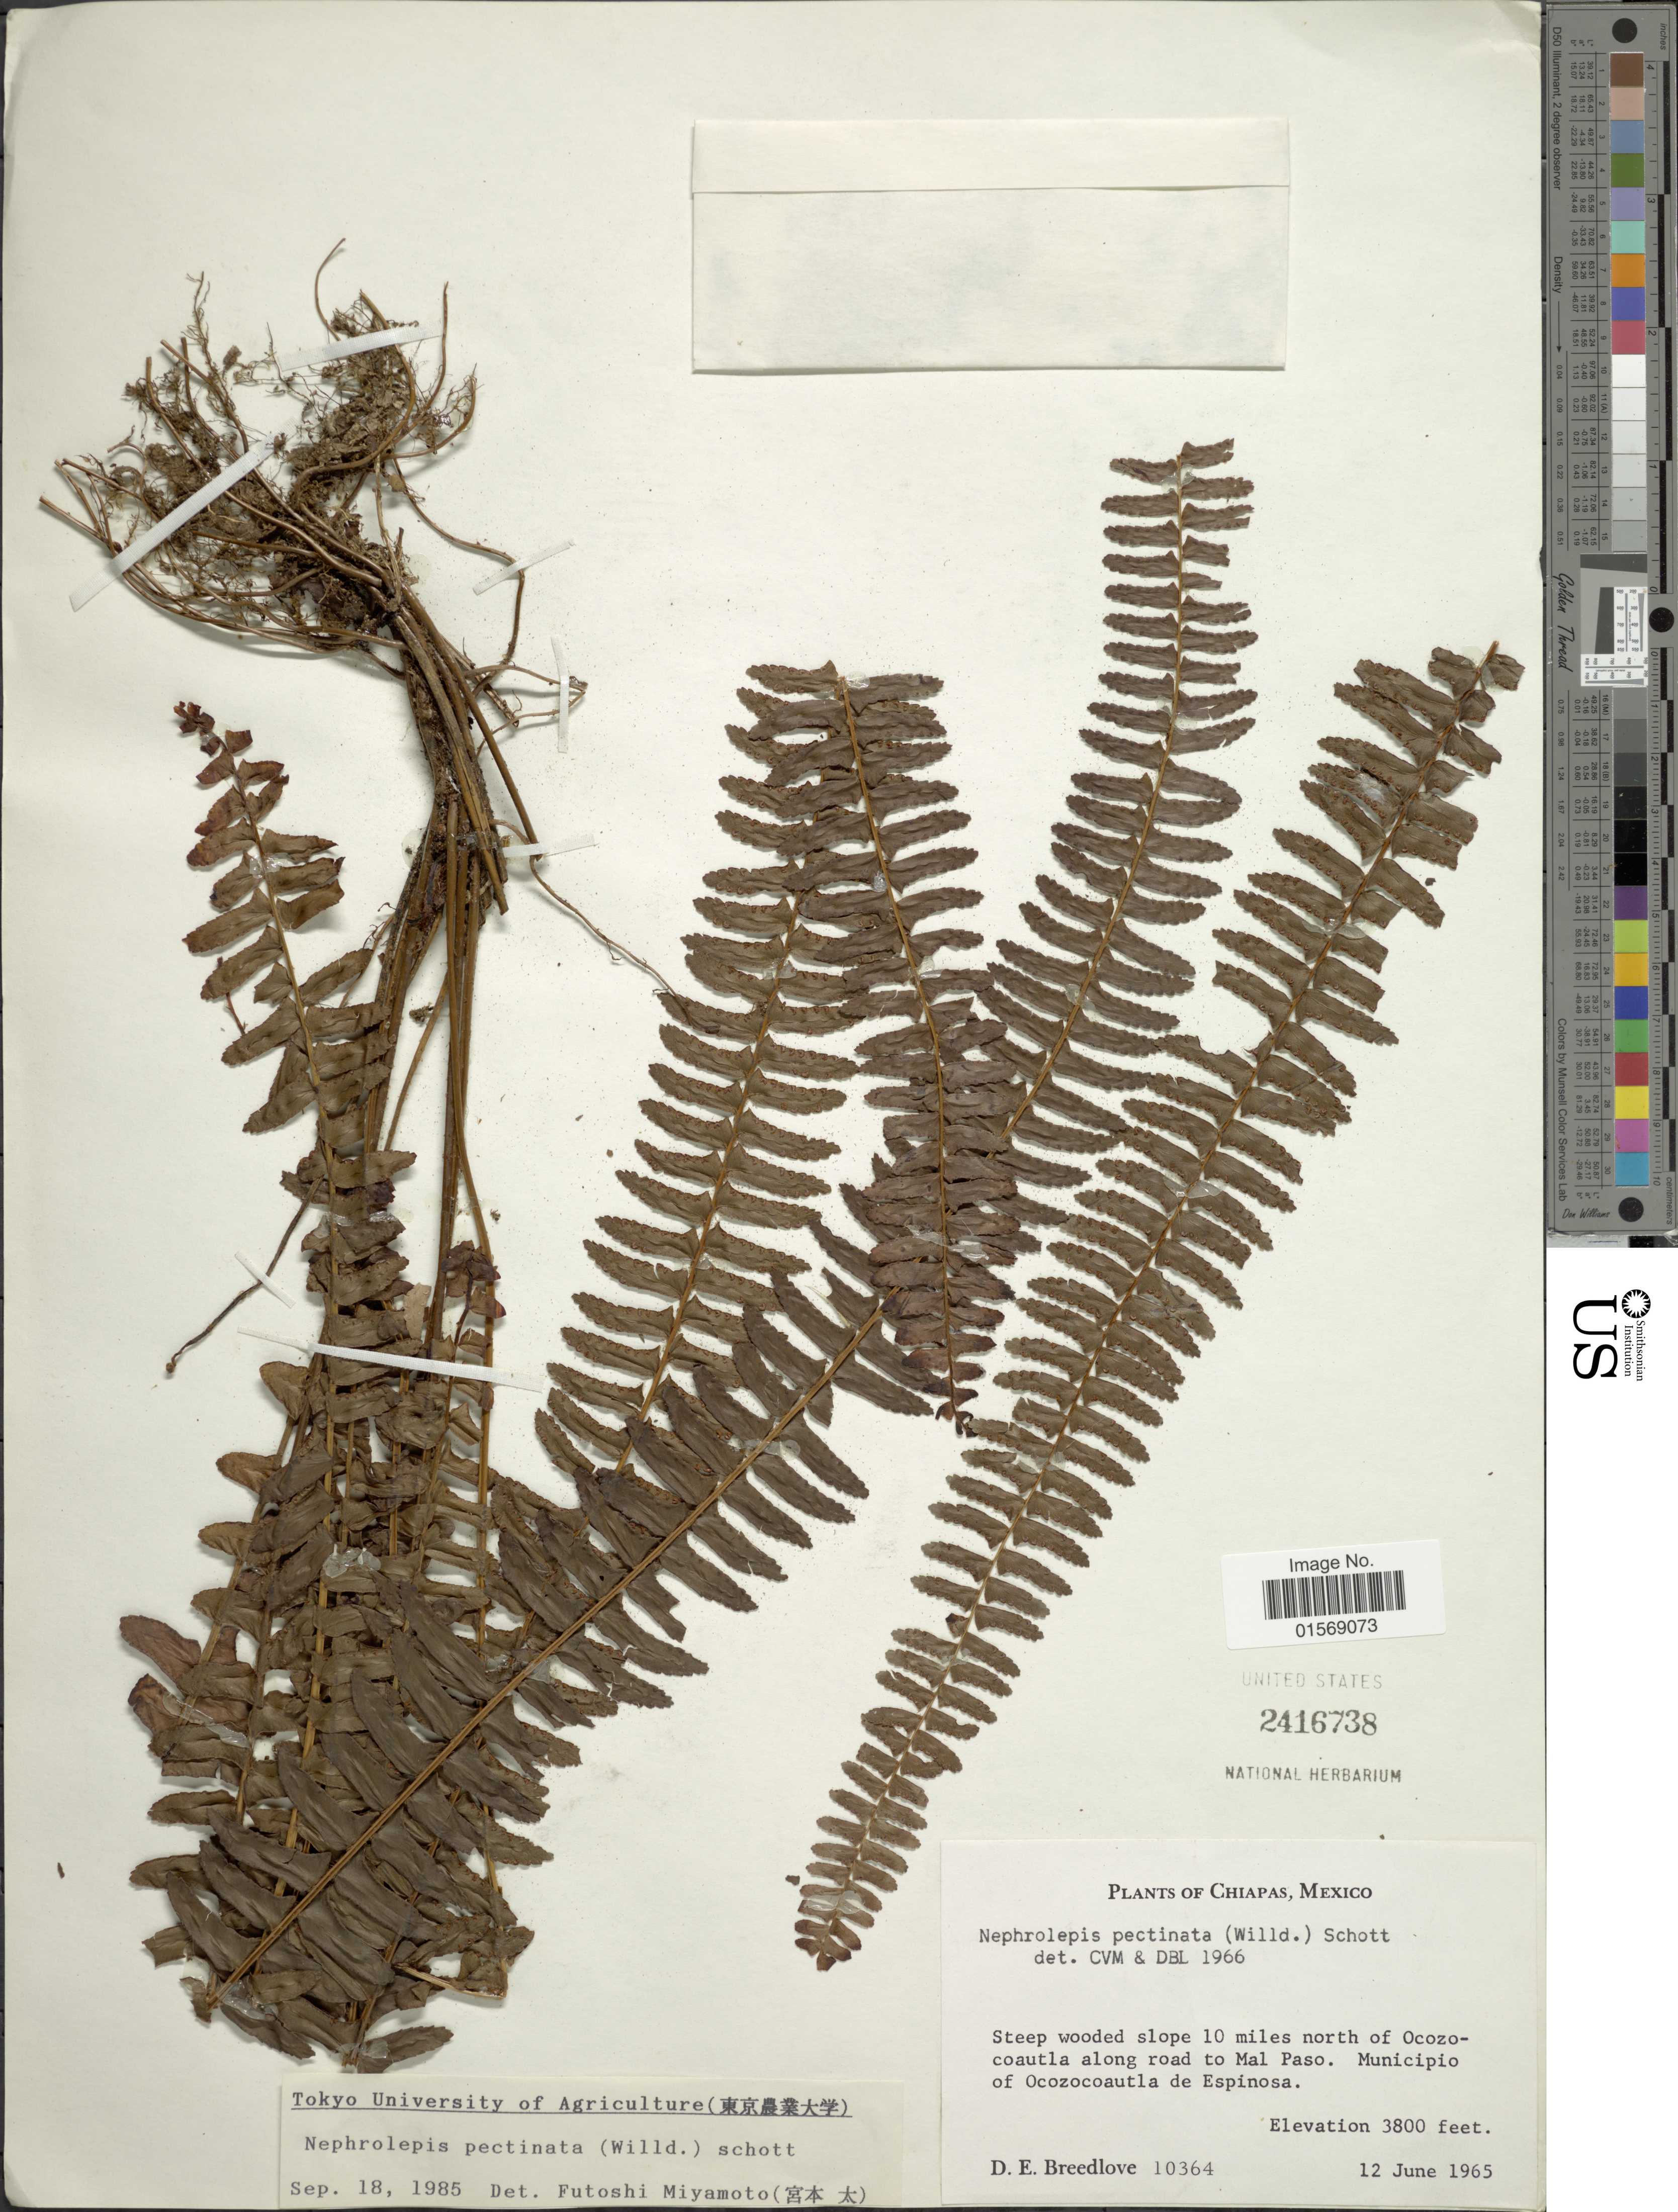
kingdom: Plantae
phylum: Tracheophyta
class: Polypodiopsida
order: Polypodiales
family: Nephrolepidaceae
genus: Nephrolepis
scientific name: Nephrolepis pectinata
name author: (Willd.) Schott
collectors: D. E. Breedlove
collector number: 10364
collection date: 1965-06-12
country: Mexico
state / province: Chiapas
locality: Chiapas, Mexico. 10 miles north of Ocozocoautla along road to Mal Paso. Municipio of Ocozocoautla de Espinosa.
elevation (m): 1158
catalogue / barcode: US 2416738